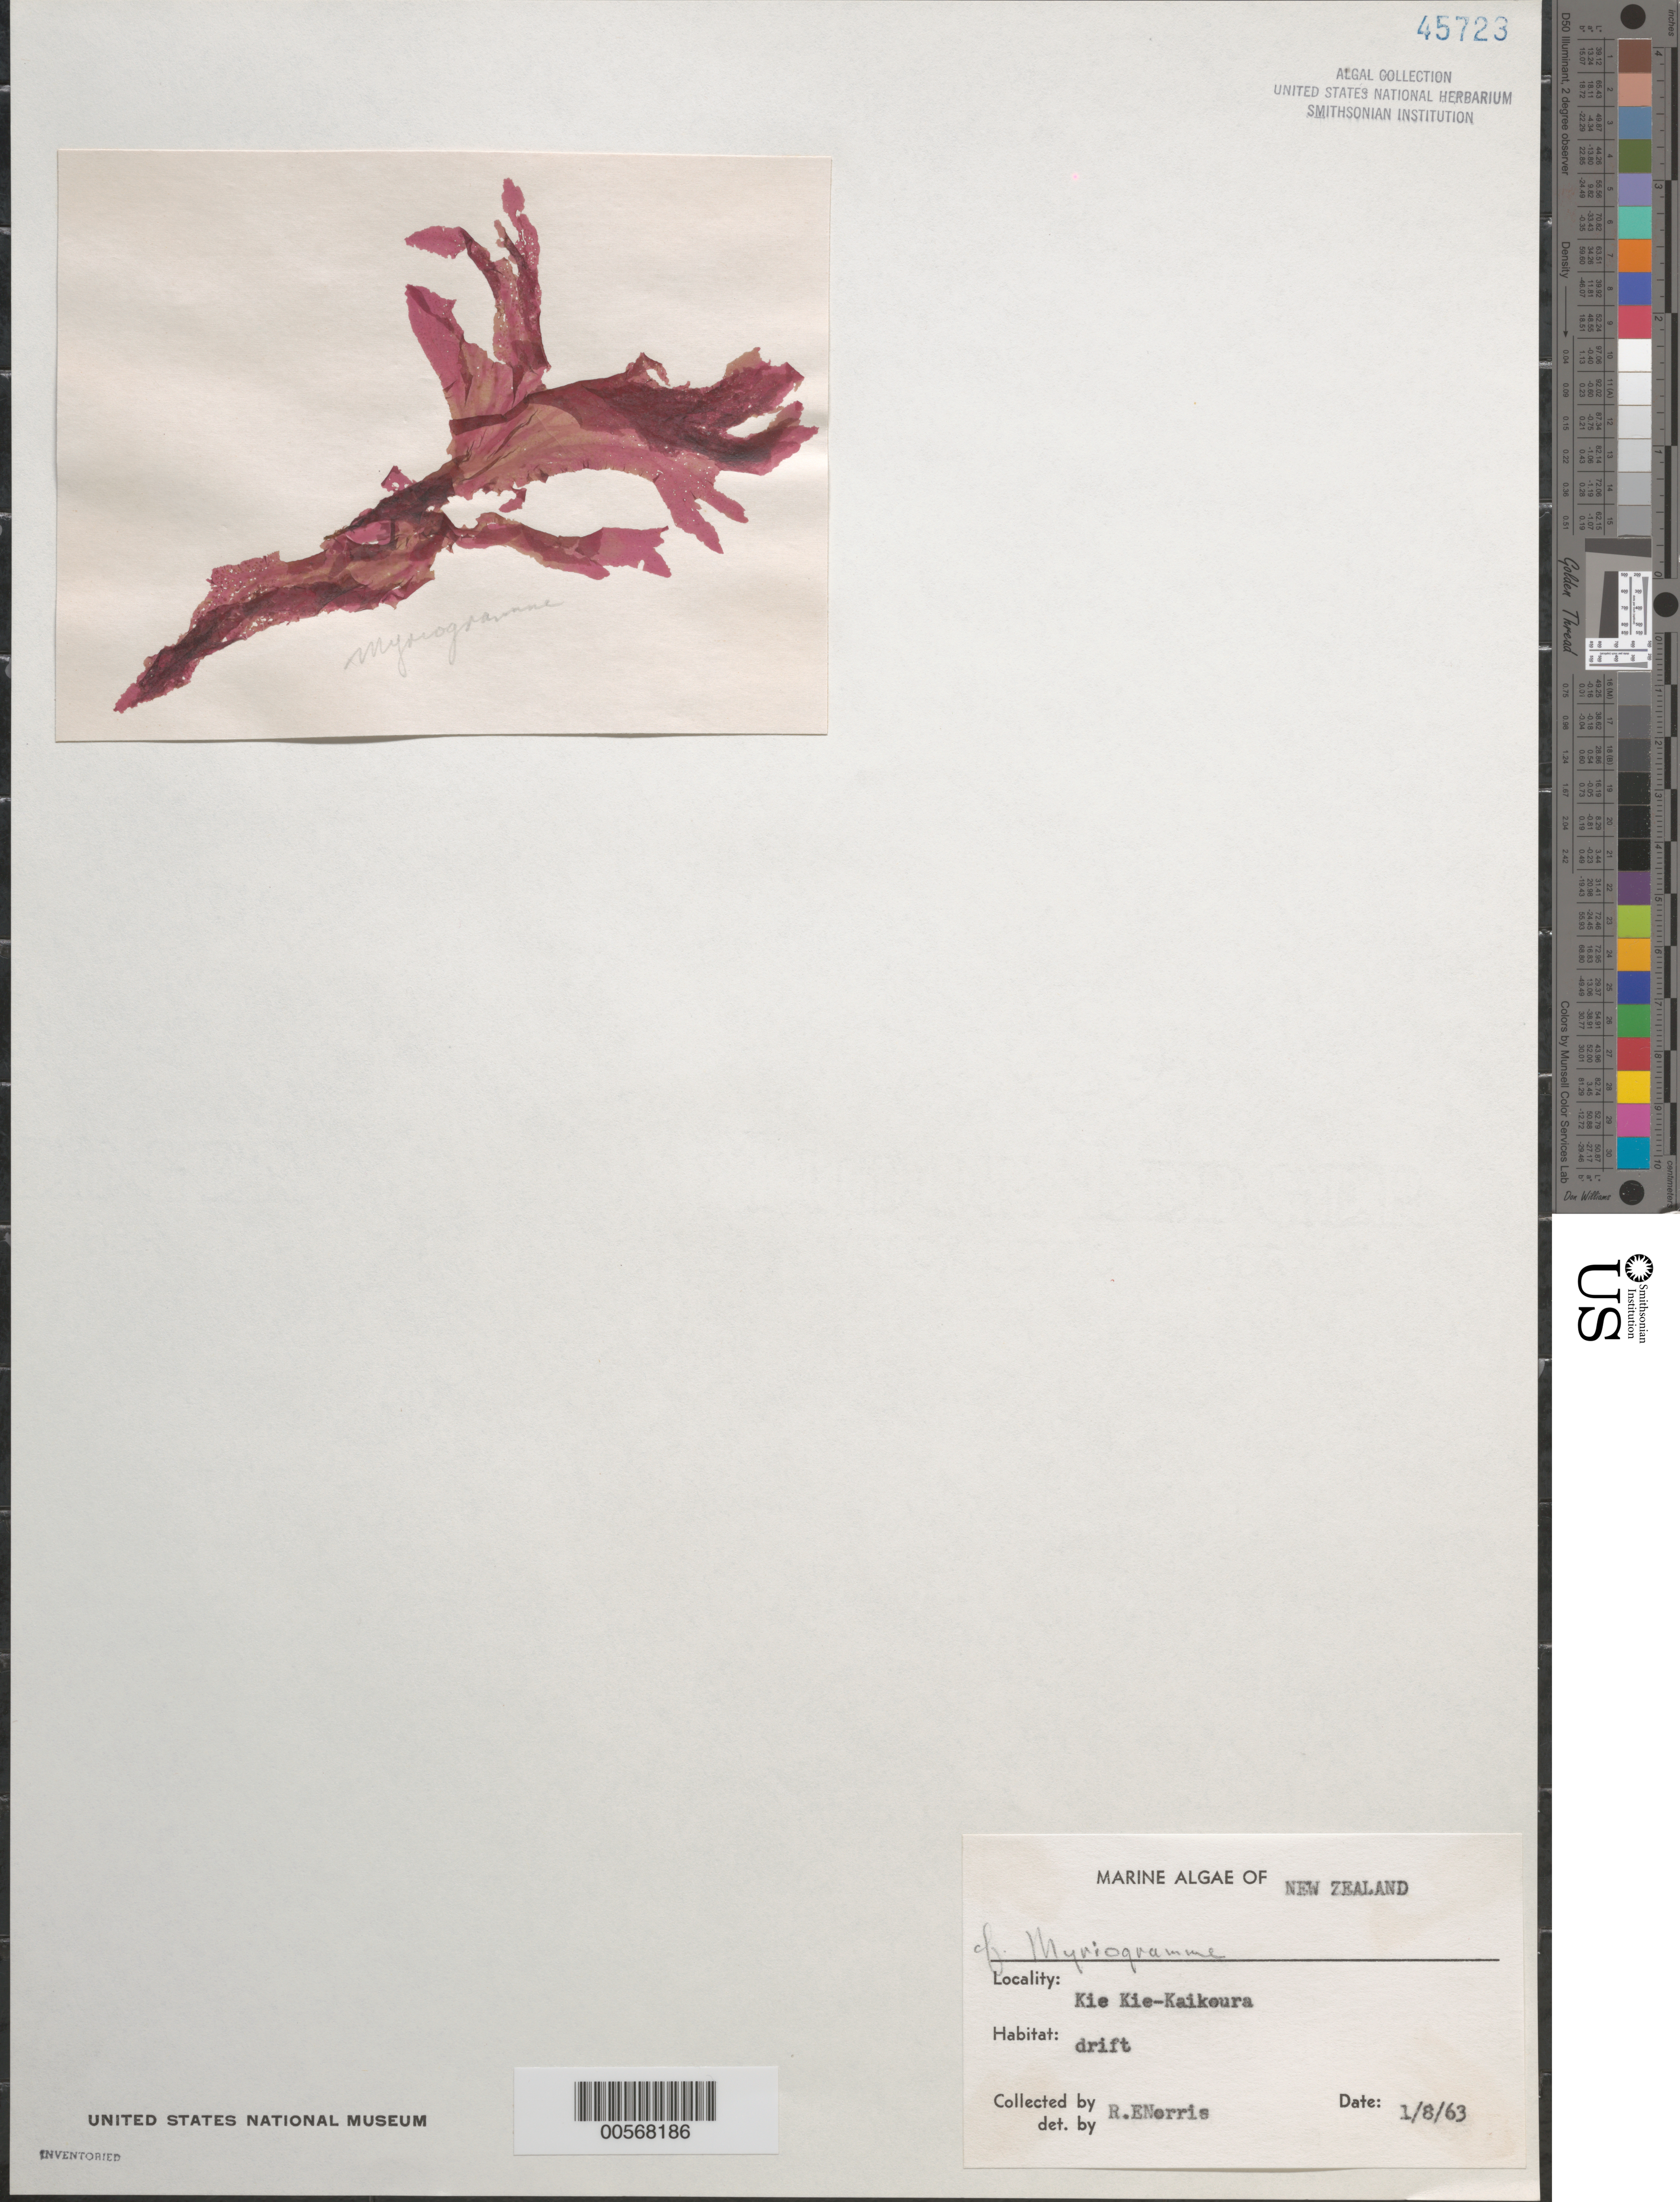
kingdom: Plantae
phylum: Rhodophyta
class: Florideophyceae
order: Ceramiales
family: Delesseriaceae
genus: Myriogramme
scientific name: Myriogramme sp.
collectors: R. E. Norris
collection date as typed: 08 Jan 1963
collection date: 1963-01-08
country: New Zealand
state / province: Canterbury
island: South Island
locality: Kie Kie-Kaikoura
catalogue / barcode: US 45723